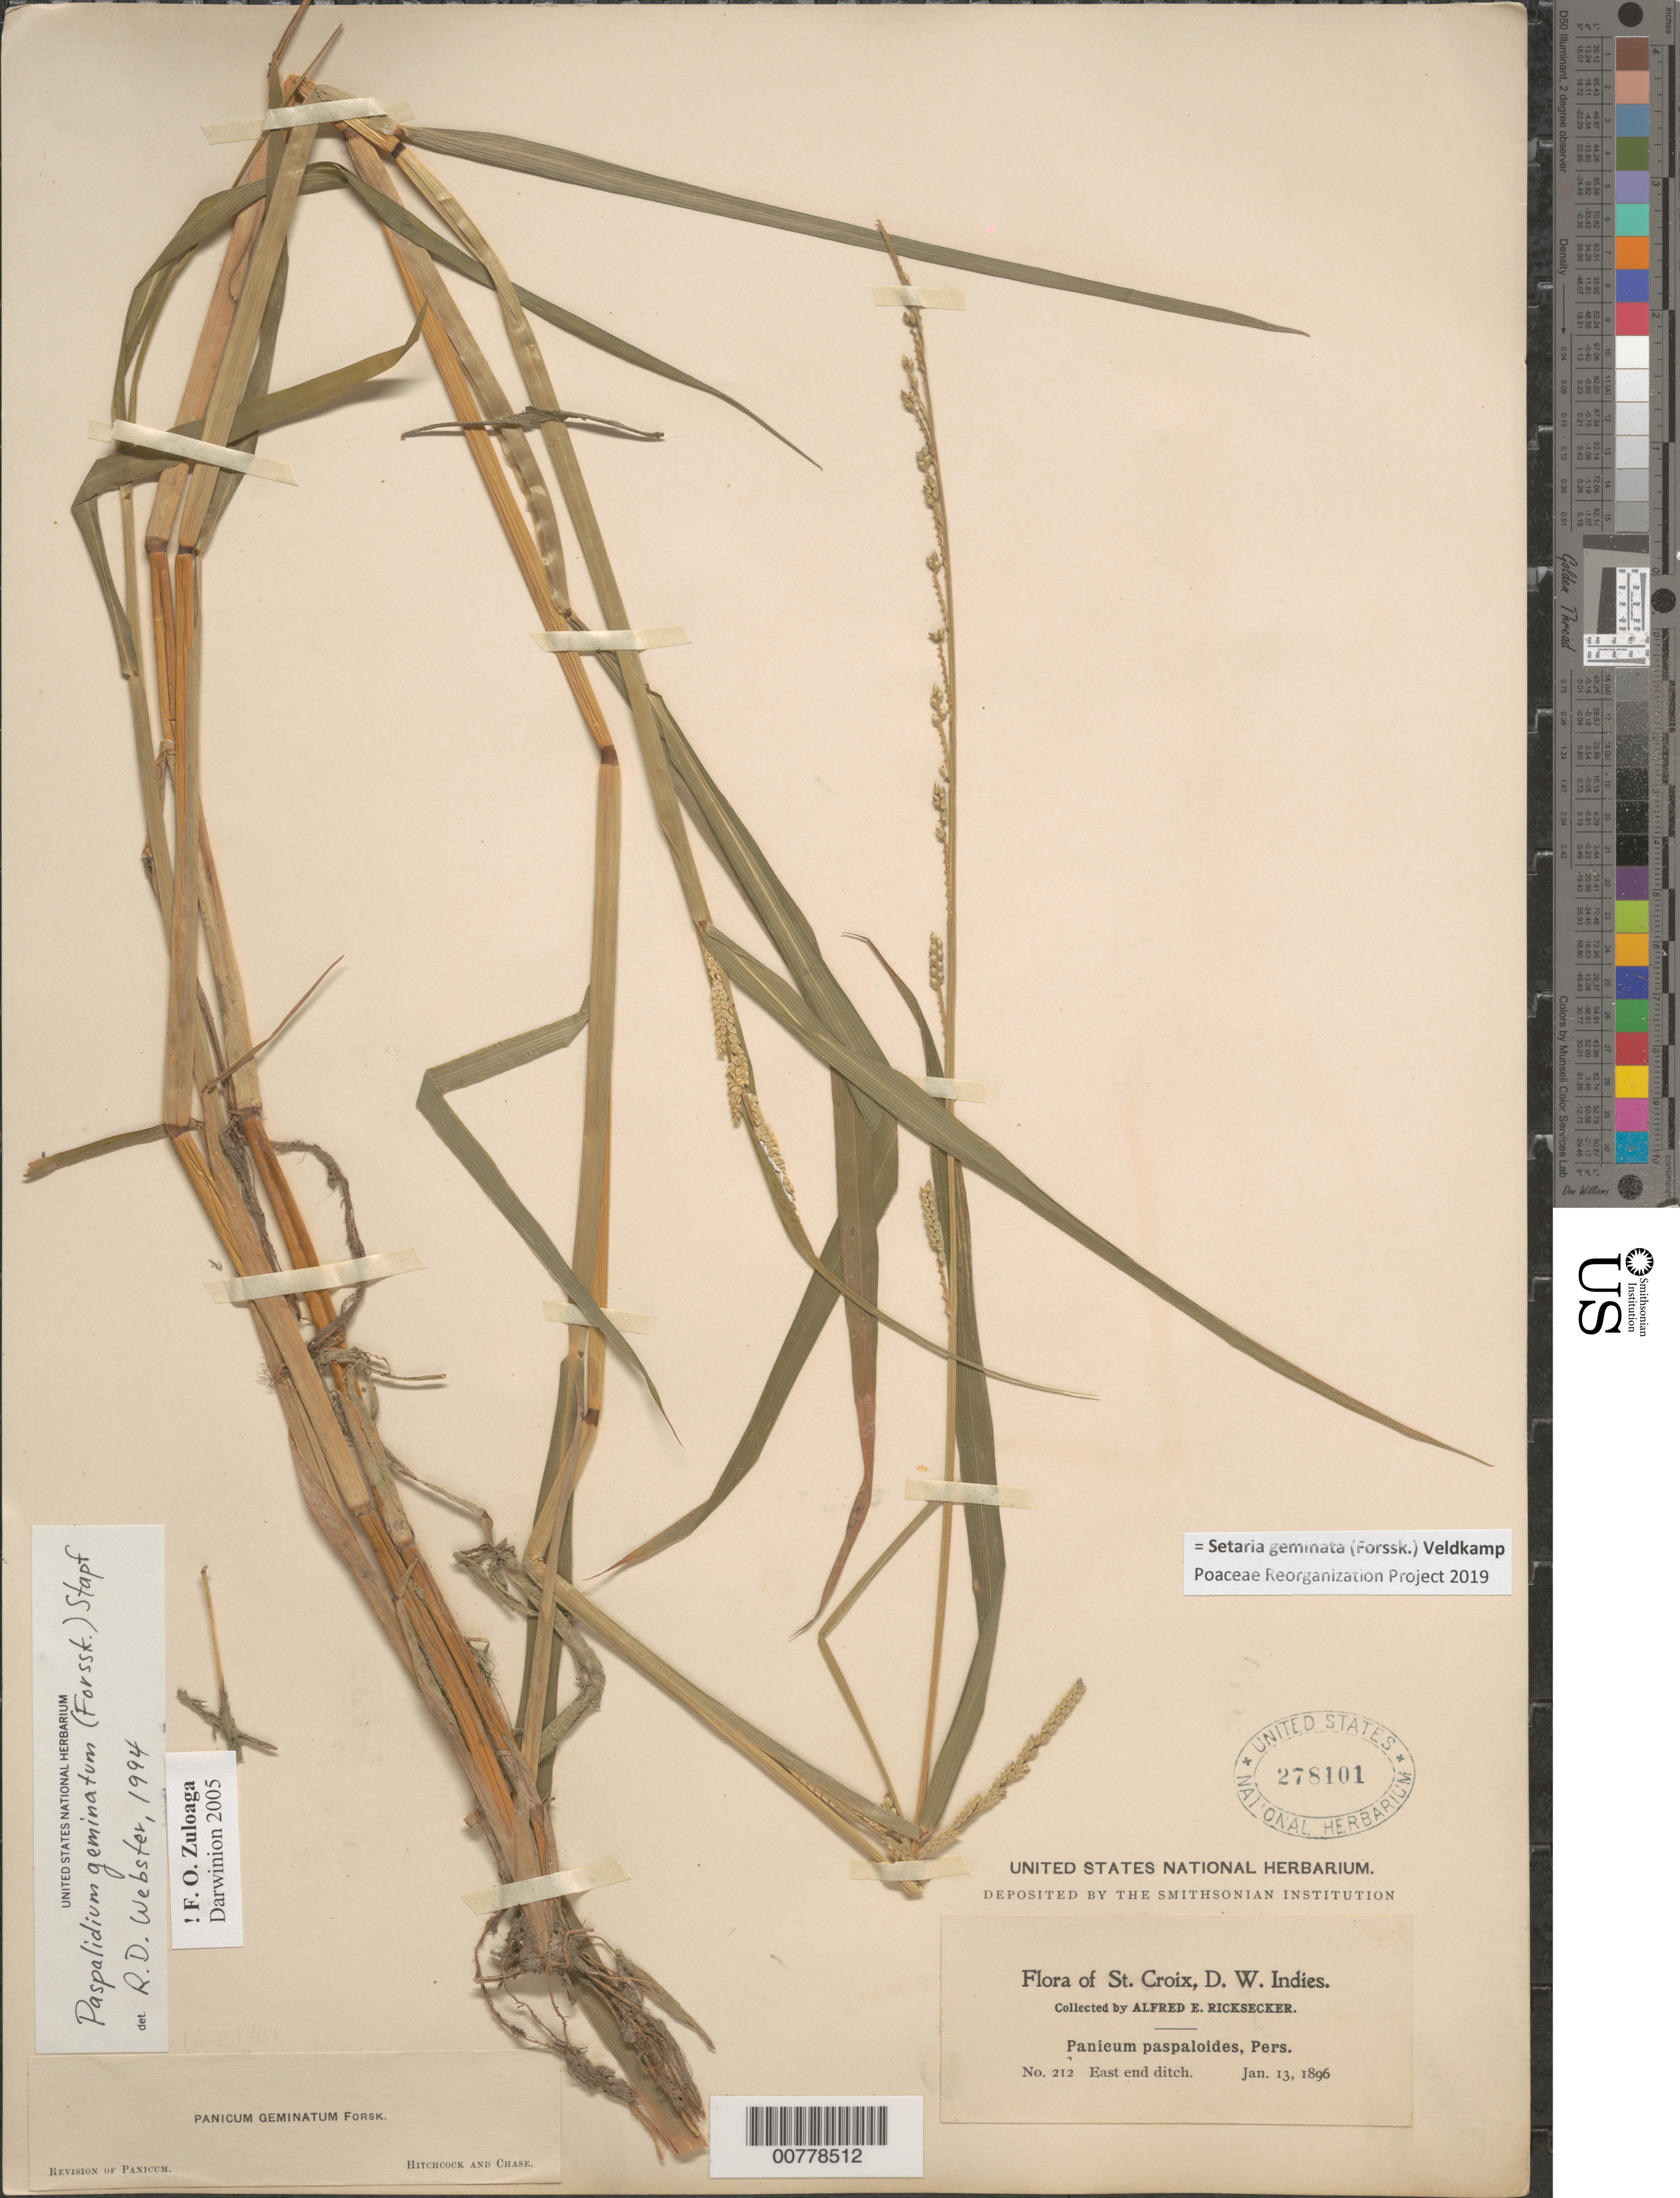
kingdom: Plantae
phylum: Tracheophyta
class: Liliopsida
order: Poales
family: Poaceae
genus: Paspalidium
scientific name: Paspalidium geminatum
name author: (Forssk.) Stapf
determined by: Webster, Robert D.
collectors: A. E. Ricksecker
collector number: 212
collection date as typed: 13 Jan 1896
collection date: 1896-01-13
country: U.S. Virgin Islands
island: St. Croix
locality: St. Croix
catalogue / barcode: US 278101